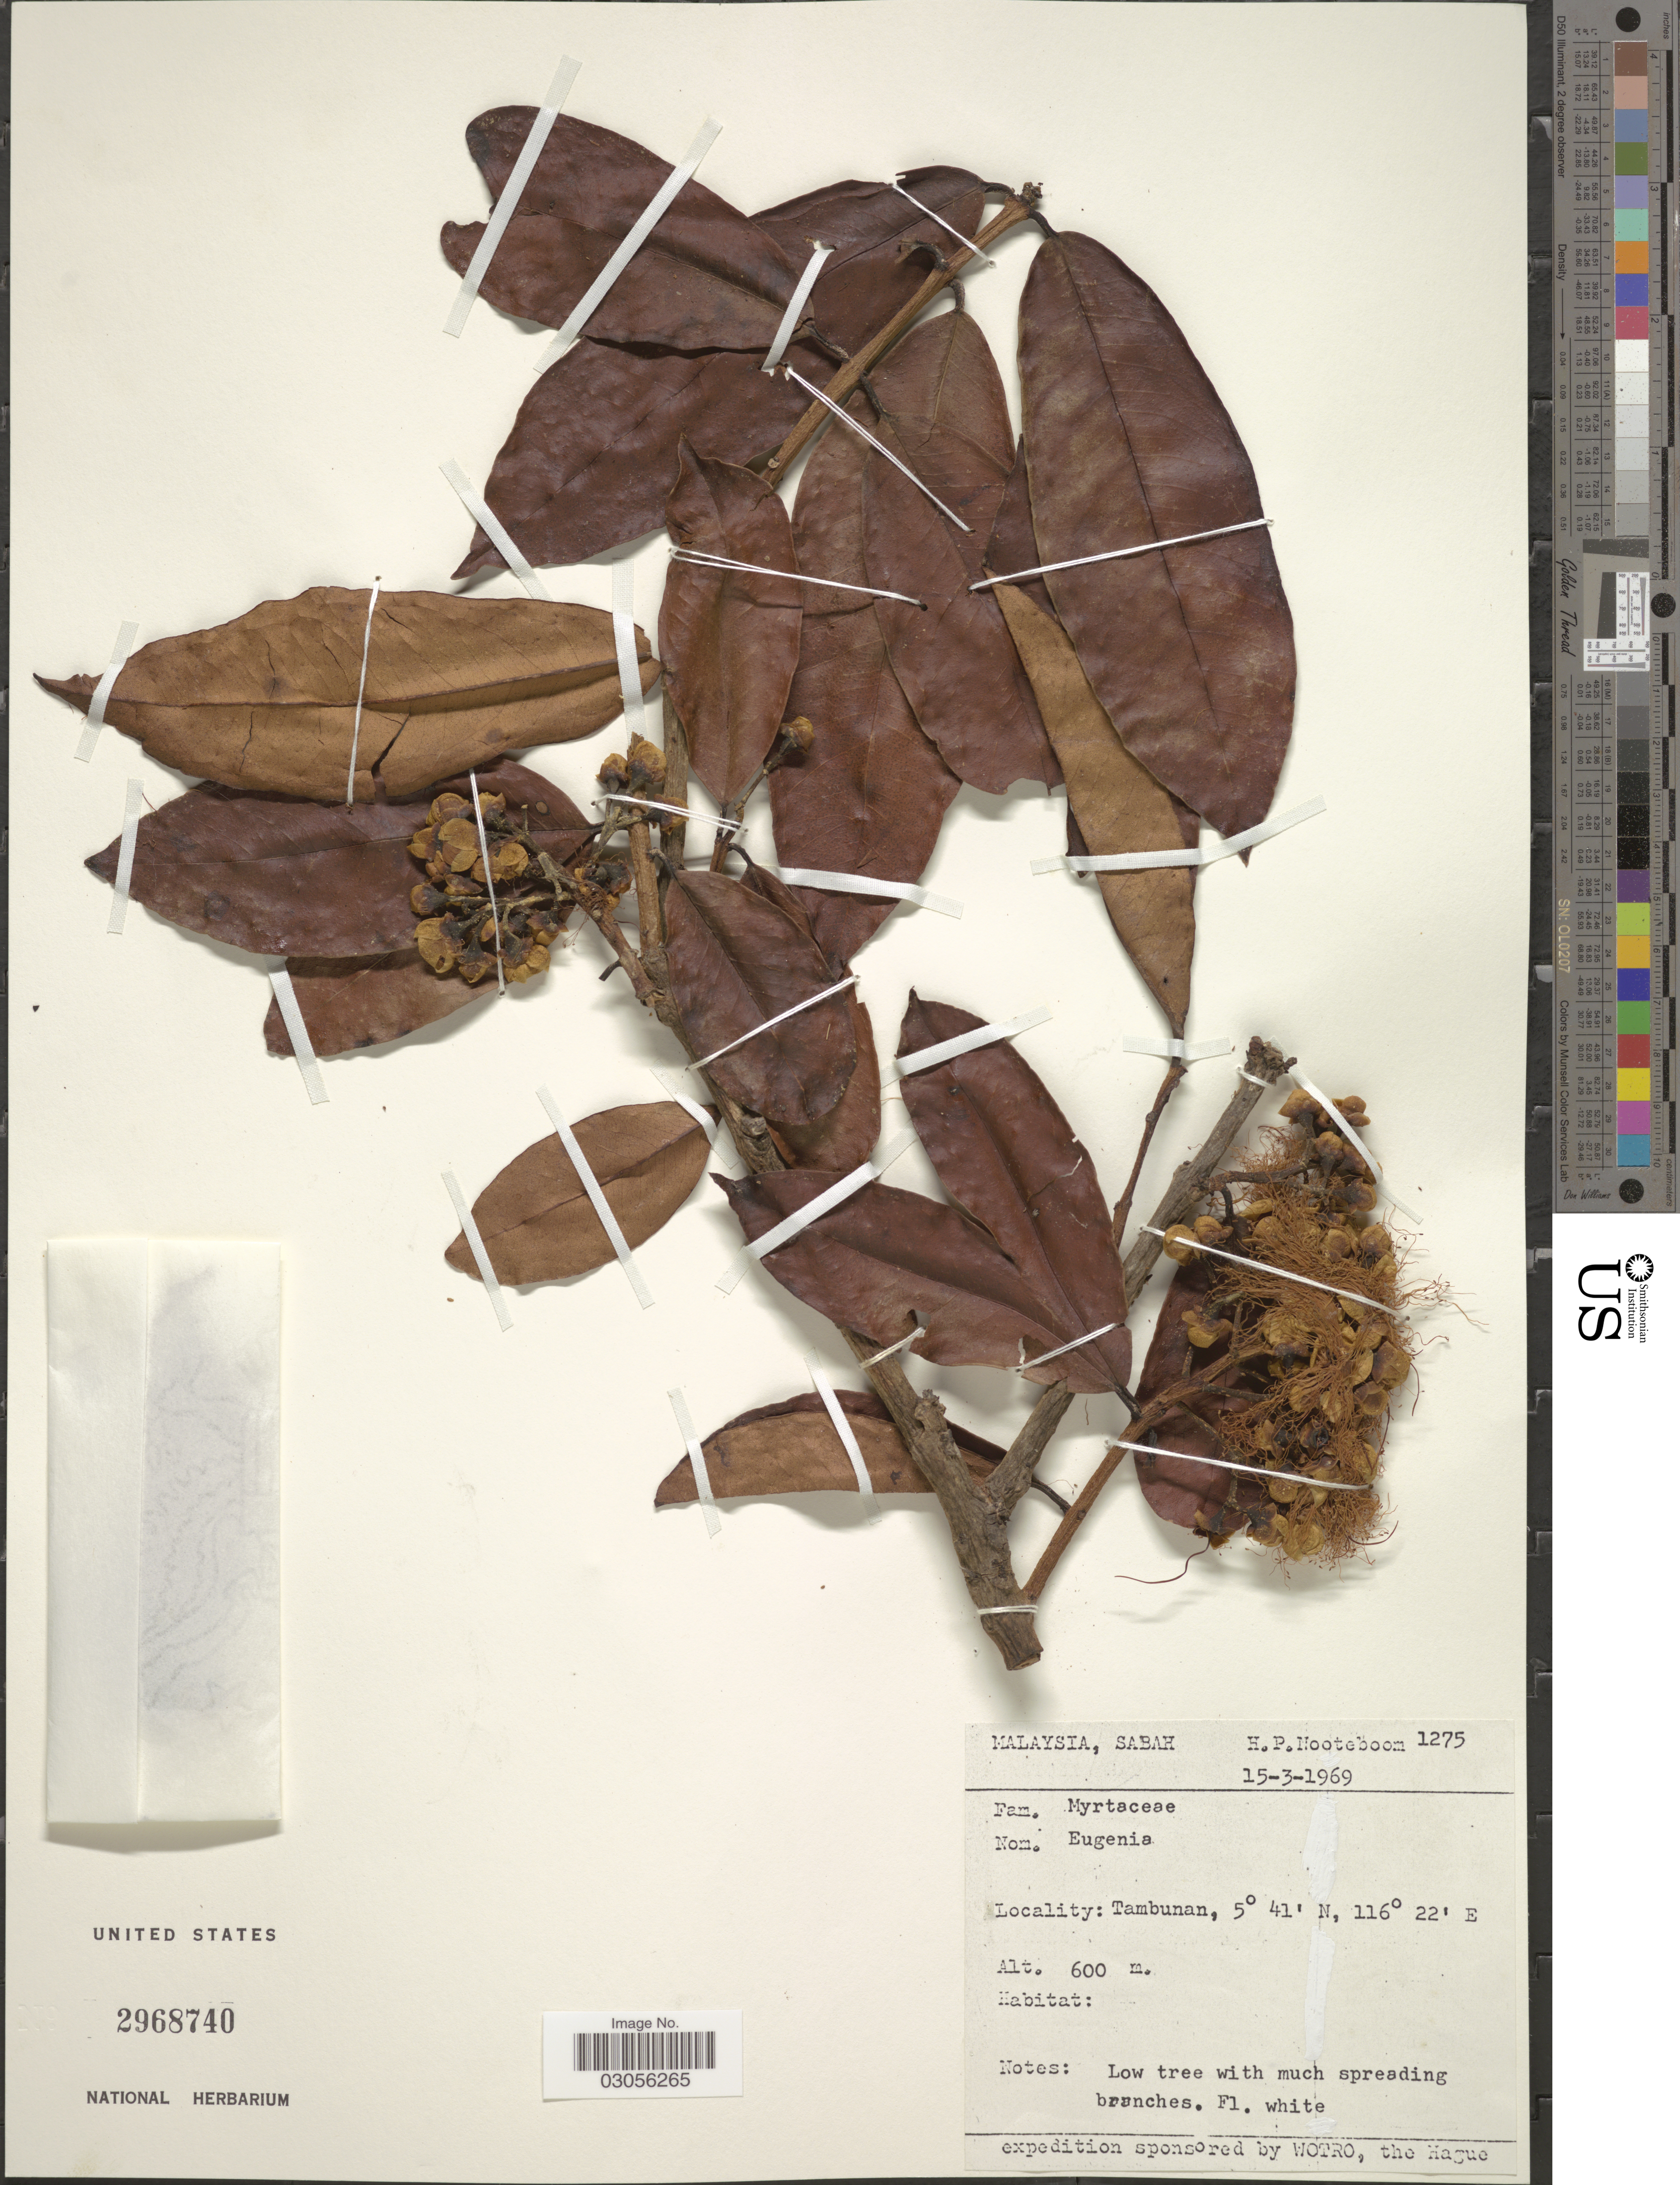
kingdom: Plantae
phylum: Tracheophyta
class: Magnoliopsida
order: Myrtales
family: Myrtaceae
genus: Syzygium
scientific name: Syzygium sp.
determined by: Strong, M. T., (US), Smithsonian Institution - National Museum of Natural History (UNITED STATES)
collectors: H. P. Nooteboom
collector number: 1275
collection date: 1969-03-15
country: Malaysia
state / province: Sabah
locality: Tambunan.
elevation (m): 600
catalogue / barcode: US 2968740